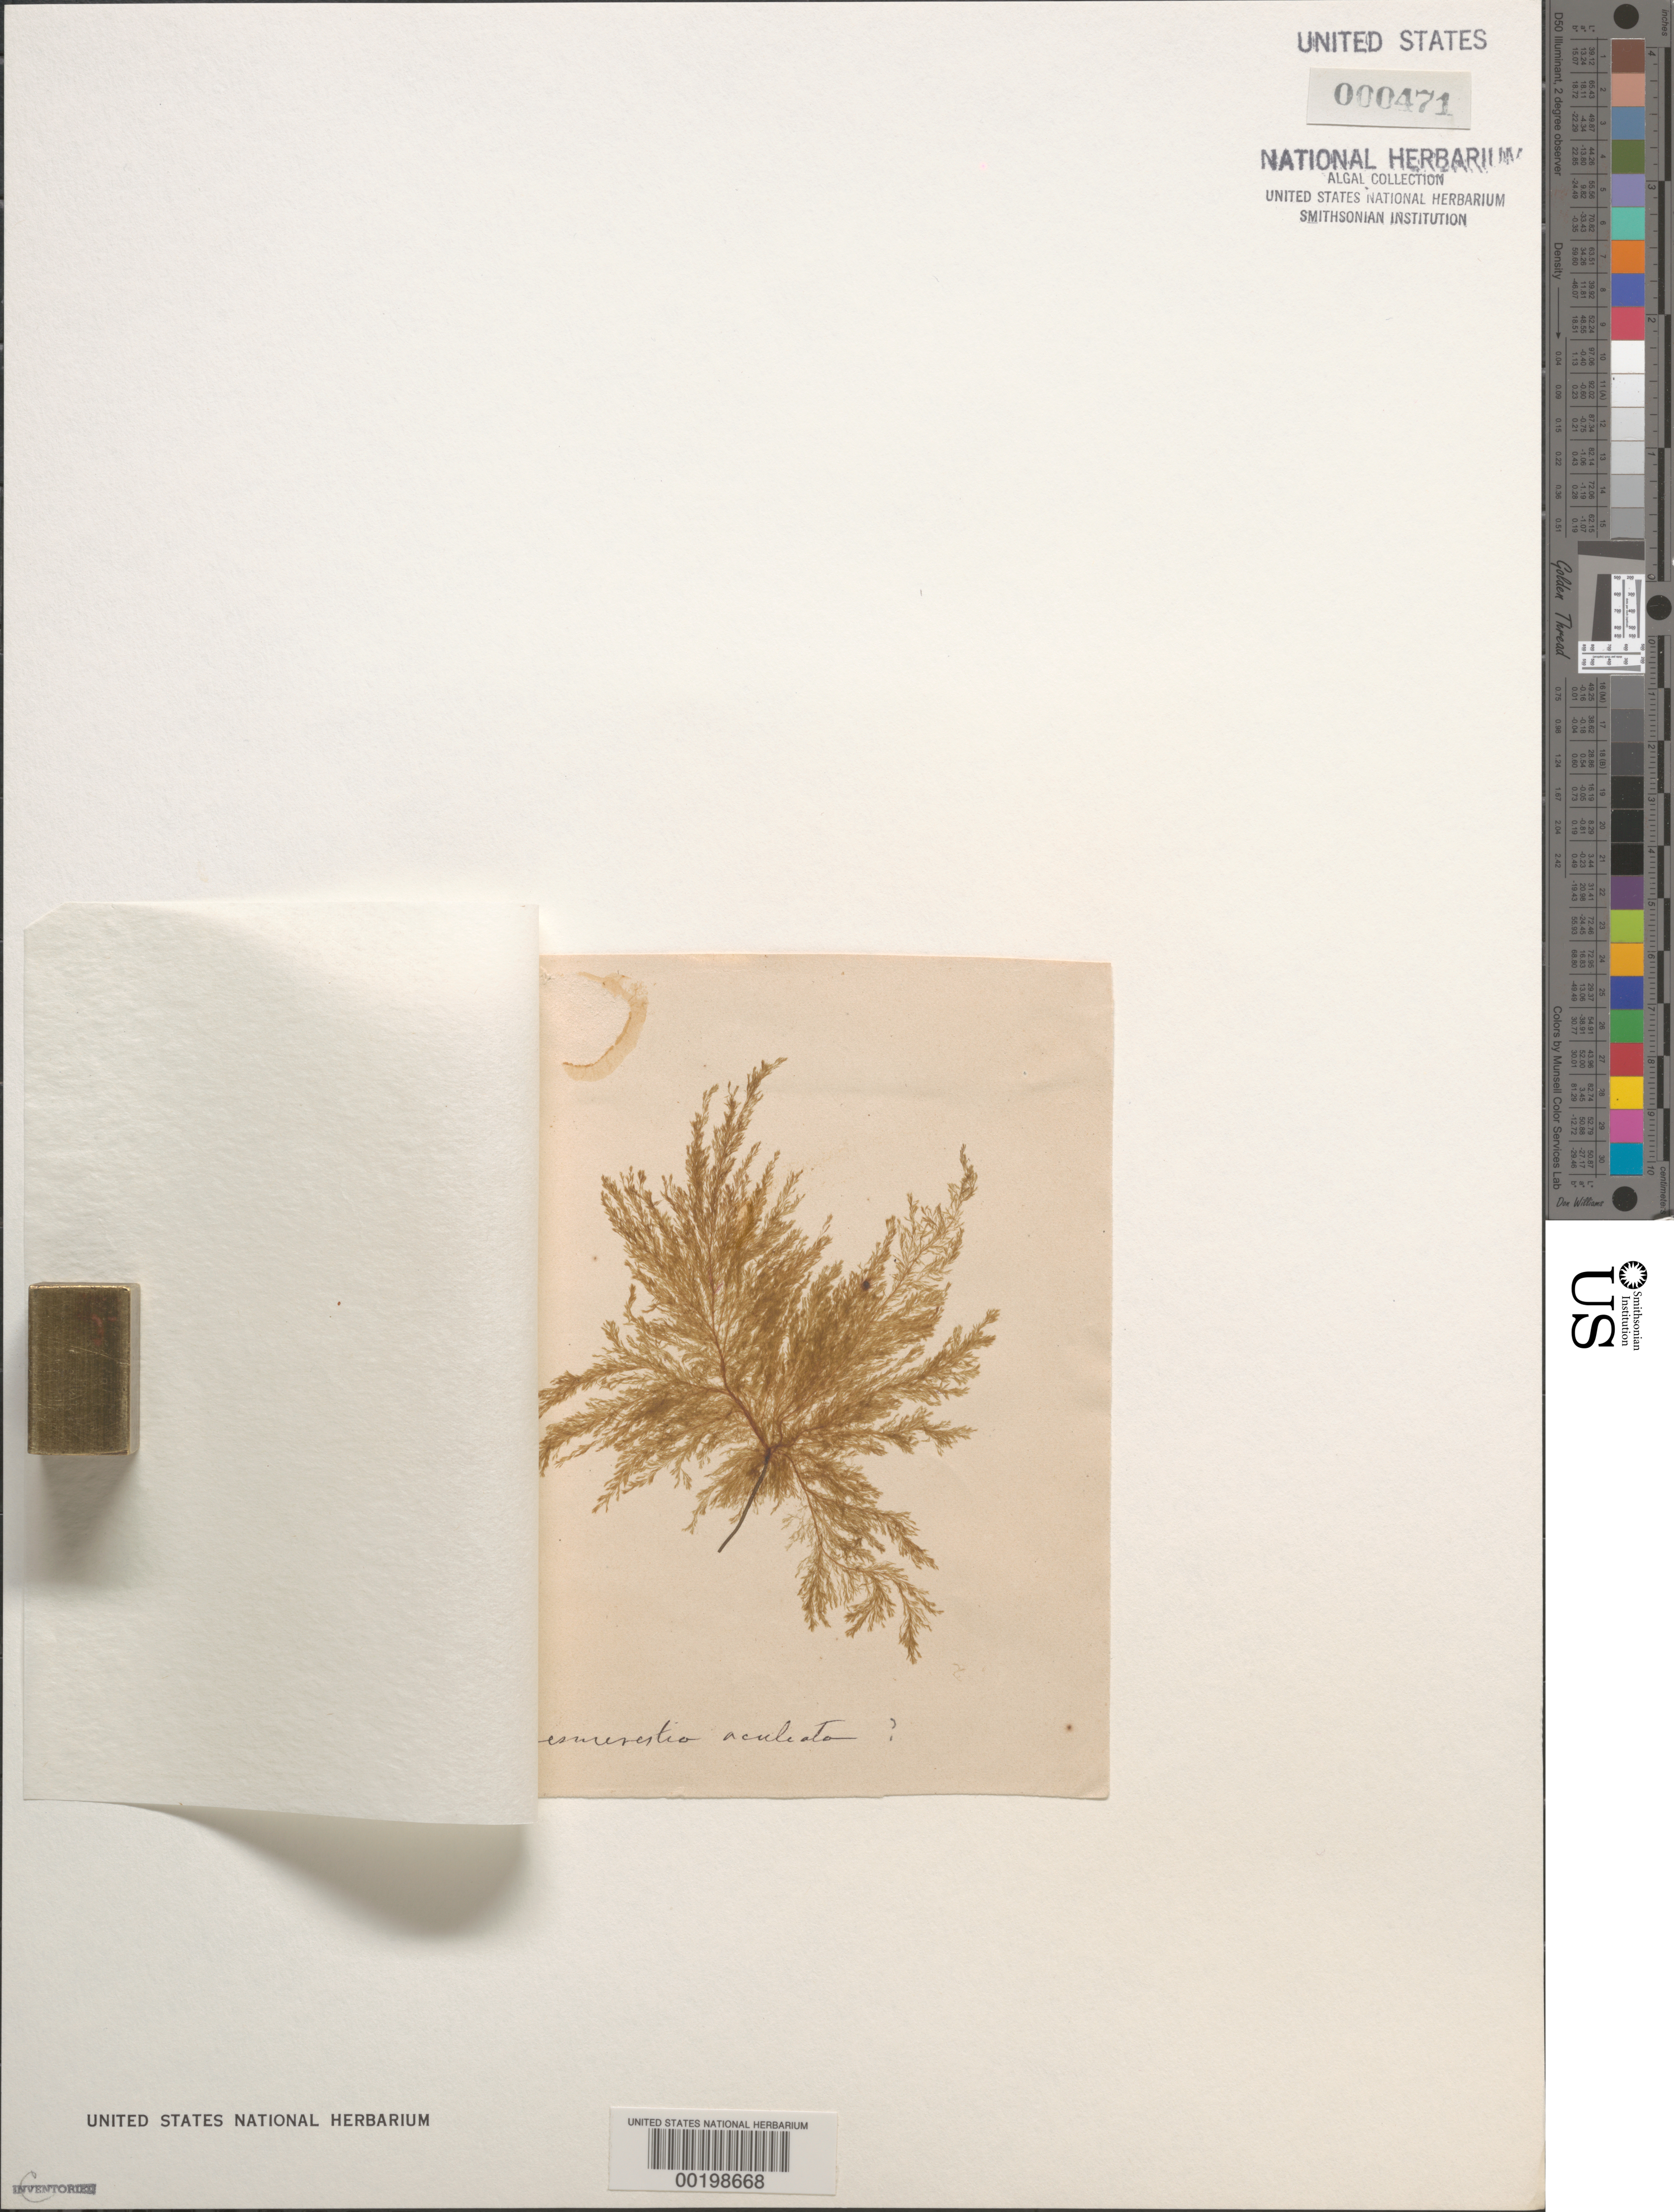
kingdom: Chromista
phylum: Ochrophyta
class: Phaeophyceae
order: Desmarestiales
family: Desmarestiaceae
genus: Desmarestia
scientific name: Desmarestia aculeata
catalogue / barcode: US 471